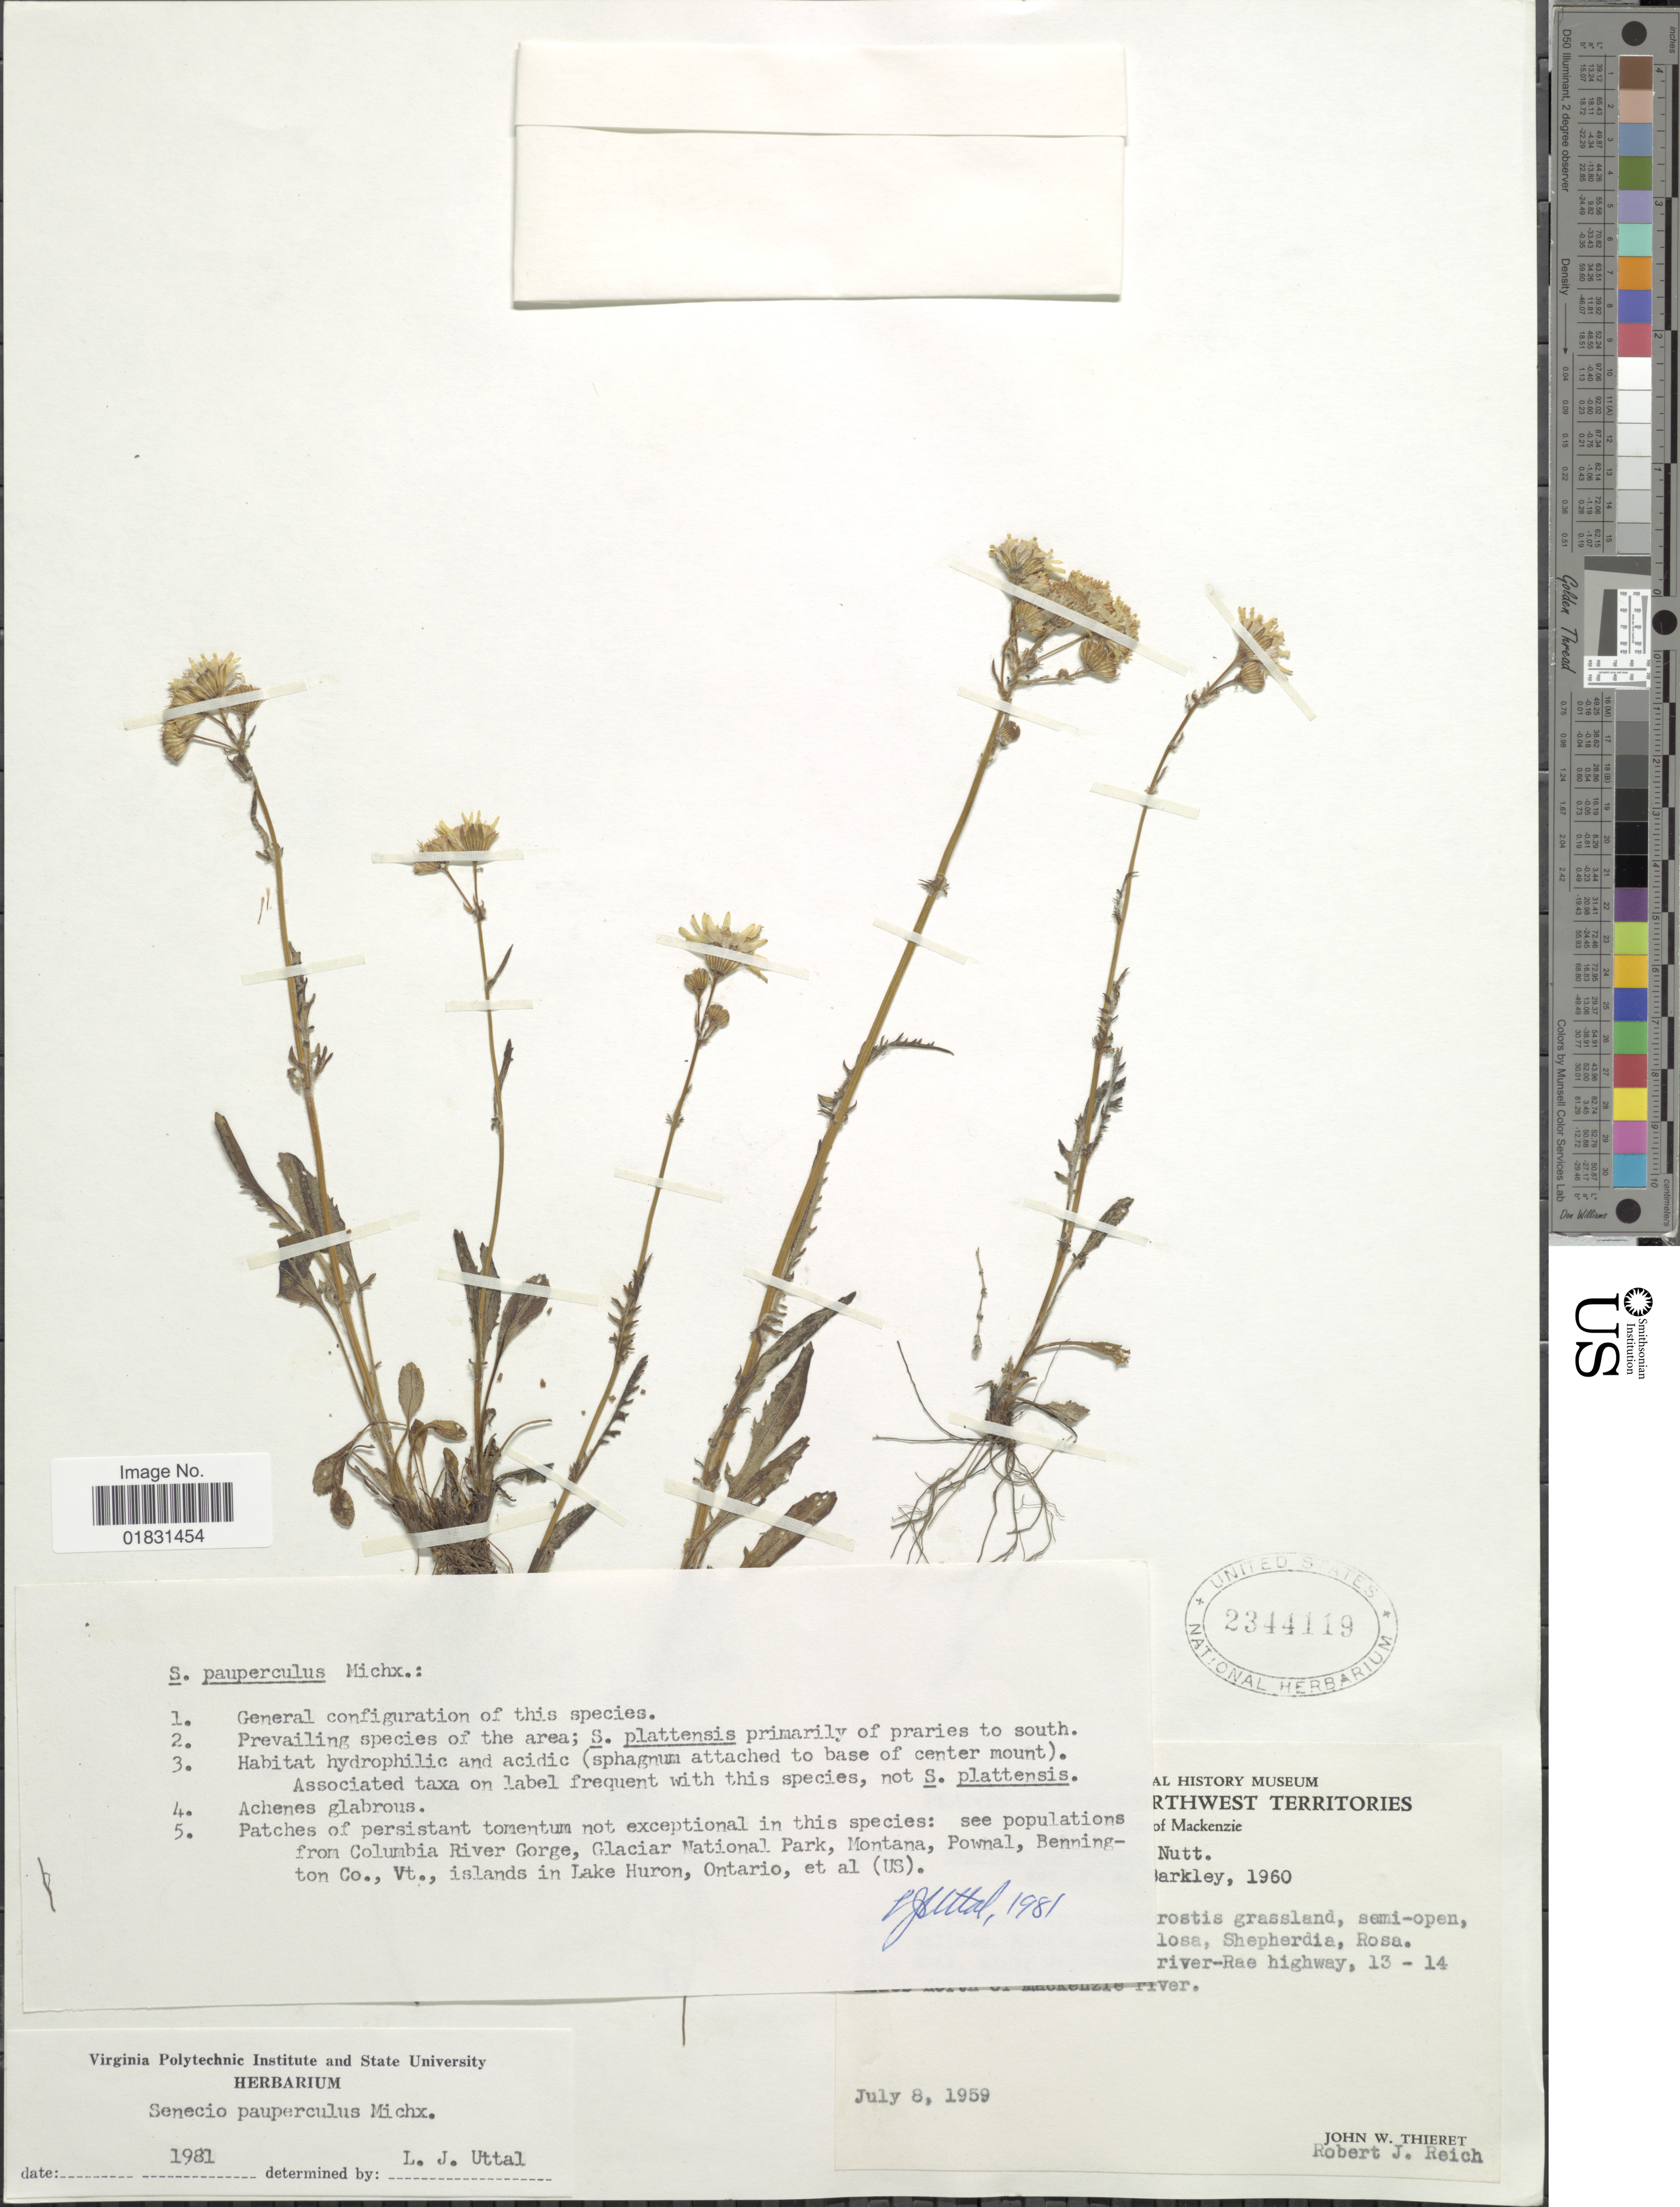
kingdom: Plantae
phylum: Tracheophyta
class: Magnoliopsida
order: Asterales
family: Asteraceae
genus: Packera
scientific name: Packera paupercula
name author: (Michx.) Á. Löve & D. Löve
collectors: L. Uttal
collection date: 1981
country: Canada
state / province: Ontario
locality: Patcheof persistfrom Columbia River Gorge, Glaciar National Park, Montana, Pownal, Bennington Co., Vt., islands in Lake Huron, Ontario, et al (US)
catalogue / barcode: US 2344119-2